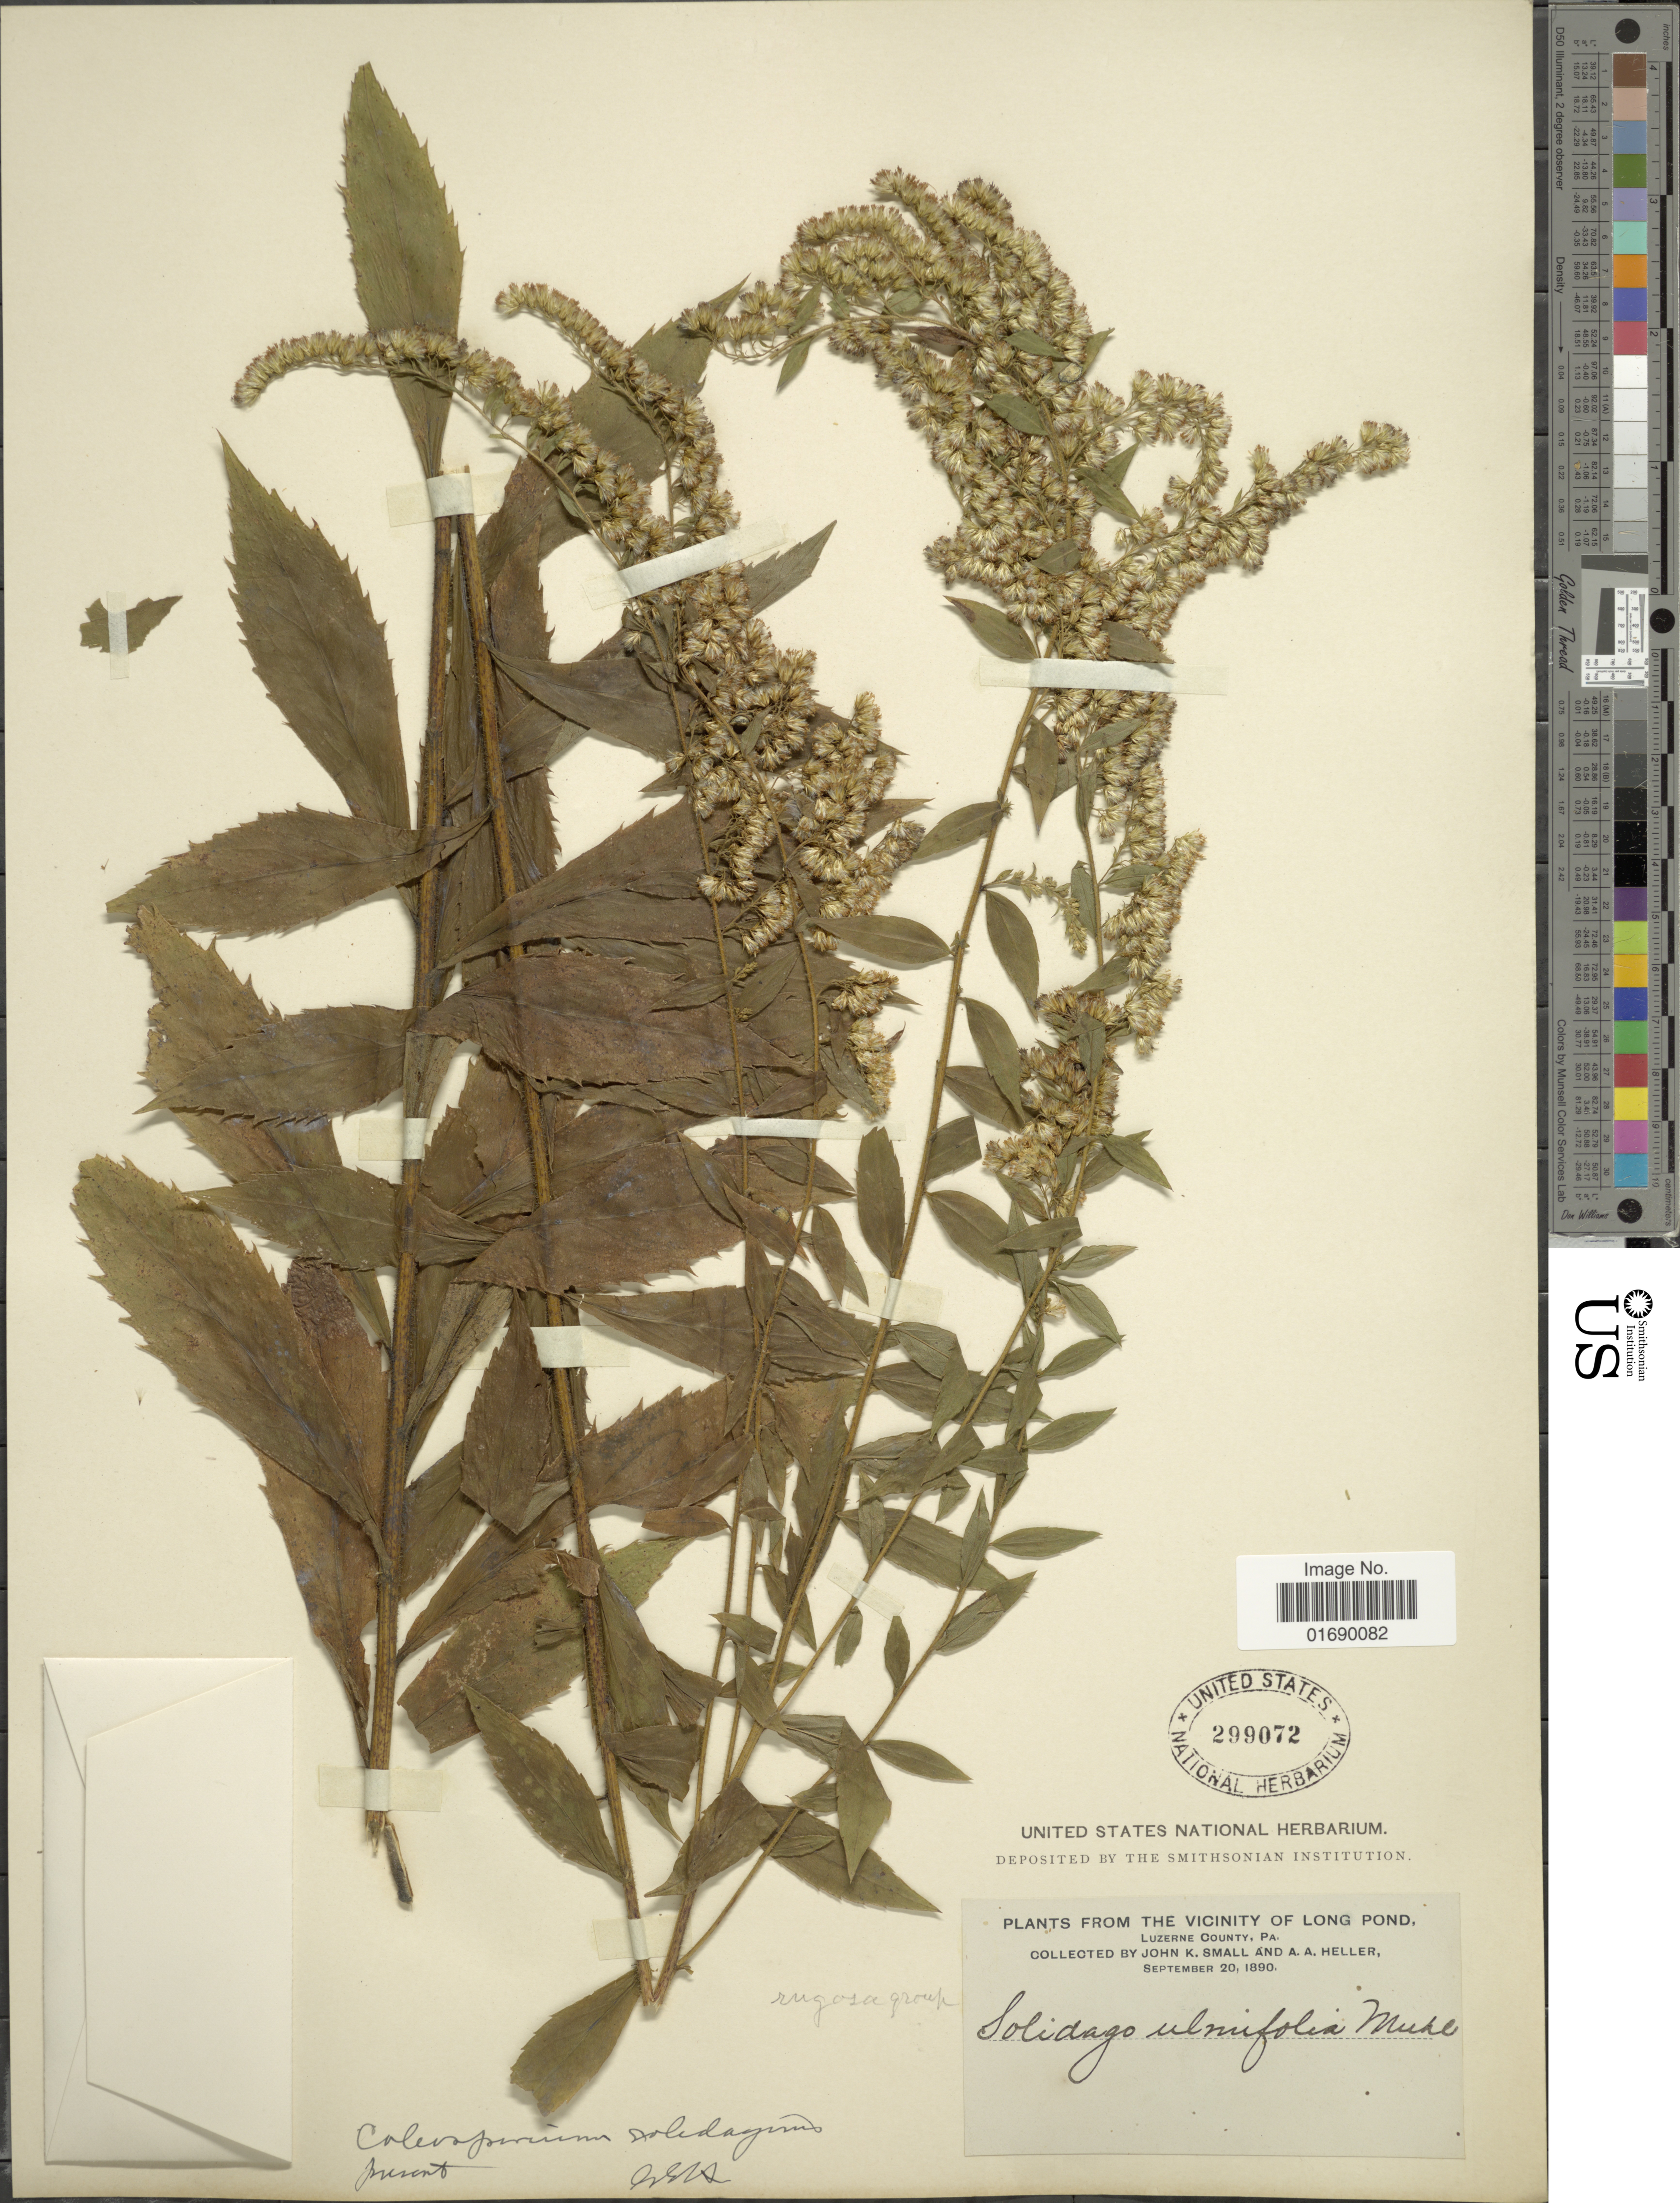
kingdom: Plantae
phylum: Tracheophyta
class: Magnoliopsida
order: Asterales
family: Asteraceae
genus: Solidago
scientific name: Solidago rugosa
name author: Mill.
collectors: J. K. Small & A. A. Heller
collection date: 1890-09-20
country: United States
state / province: Pennsylvania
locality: From the Vicinity of Long Pond, Luzerne County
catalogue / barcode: US 299072